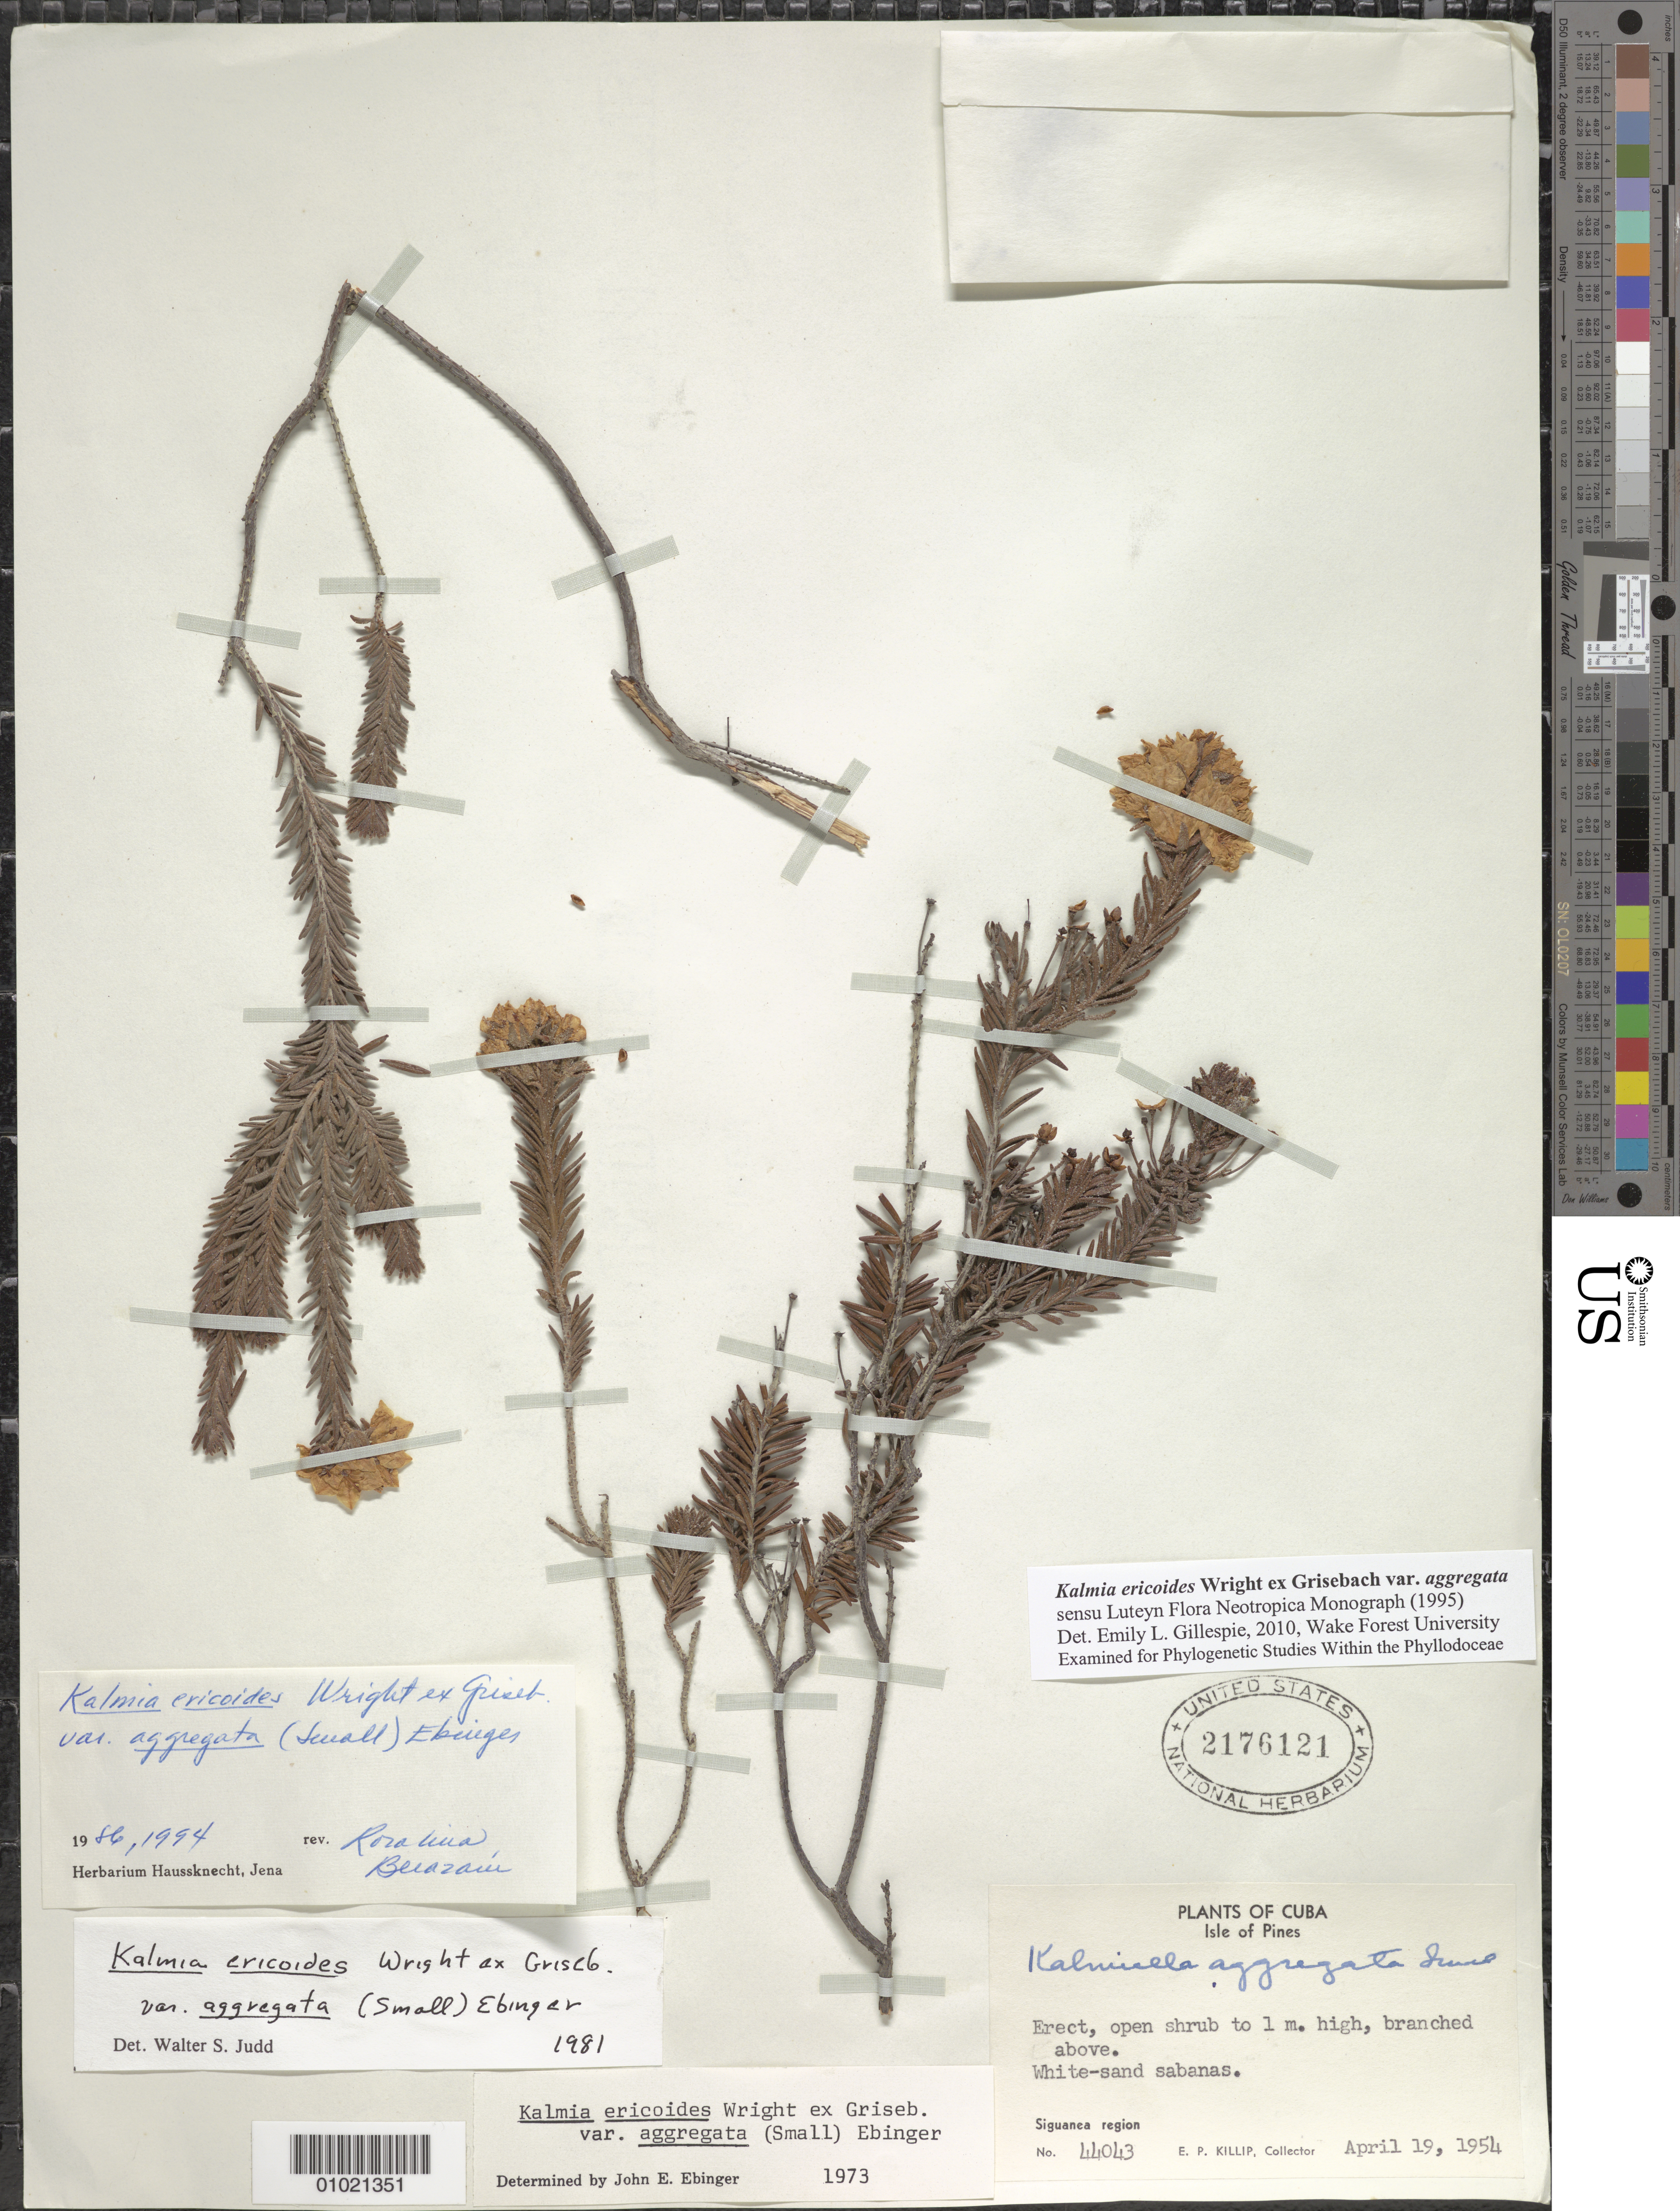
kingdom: Plantae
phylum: Tracheophyta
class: Magnoliopsida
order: Ericales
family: Ericaceae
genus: Kalmia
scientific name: Kalmia ericoides var. aggregata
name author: (Small) Ebinger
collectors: E. P. Killip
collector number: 44043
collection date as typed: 19 Apr 1954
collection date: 1954-04-19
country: Cuba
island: Isla de la Juventud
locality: White-sand sabanas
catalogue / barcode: US 2176121